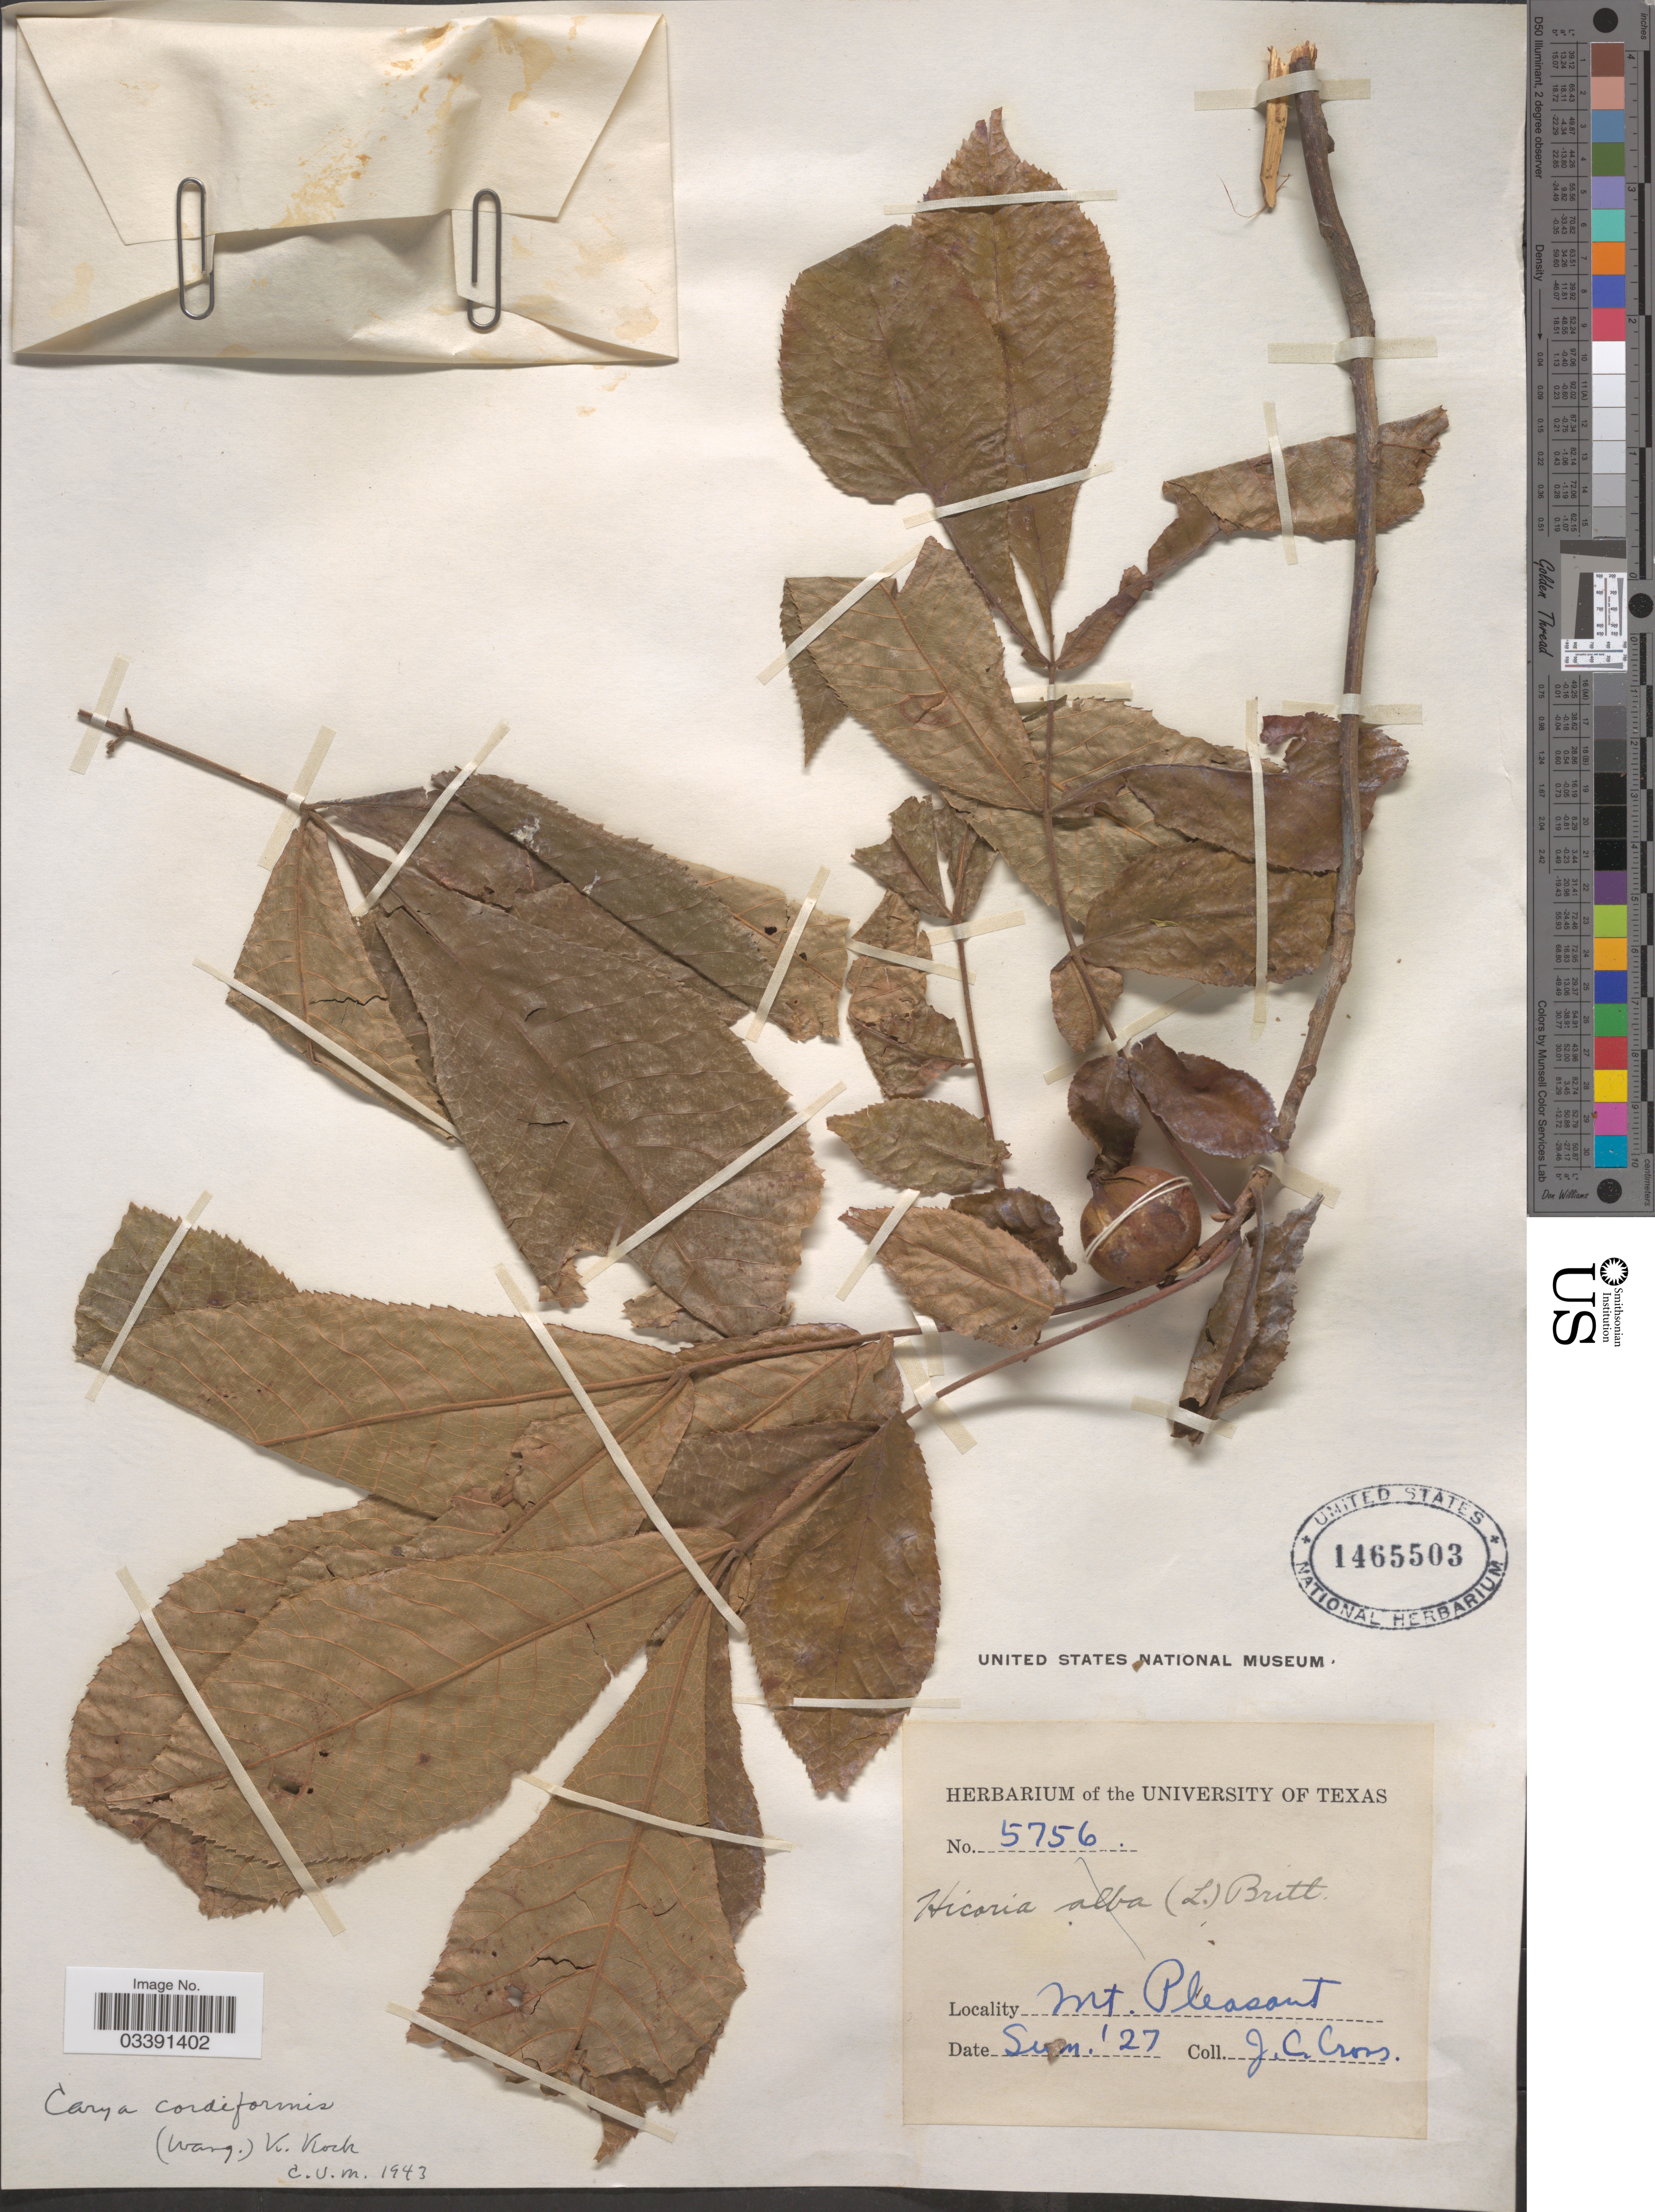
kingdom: Plantae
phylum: Tracheophyta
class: Magnoliopsida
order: Fagales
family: Juglandaceae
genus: Carya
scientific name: Carya cordiformis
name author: (Wangenh.) K. Koch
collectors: J. Cron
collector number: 5756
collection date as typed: Sum '27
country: United States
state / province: Texas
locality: Mt. Pleasant.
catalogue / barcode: US 1465503